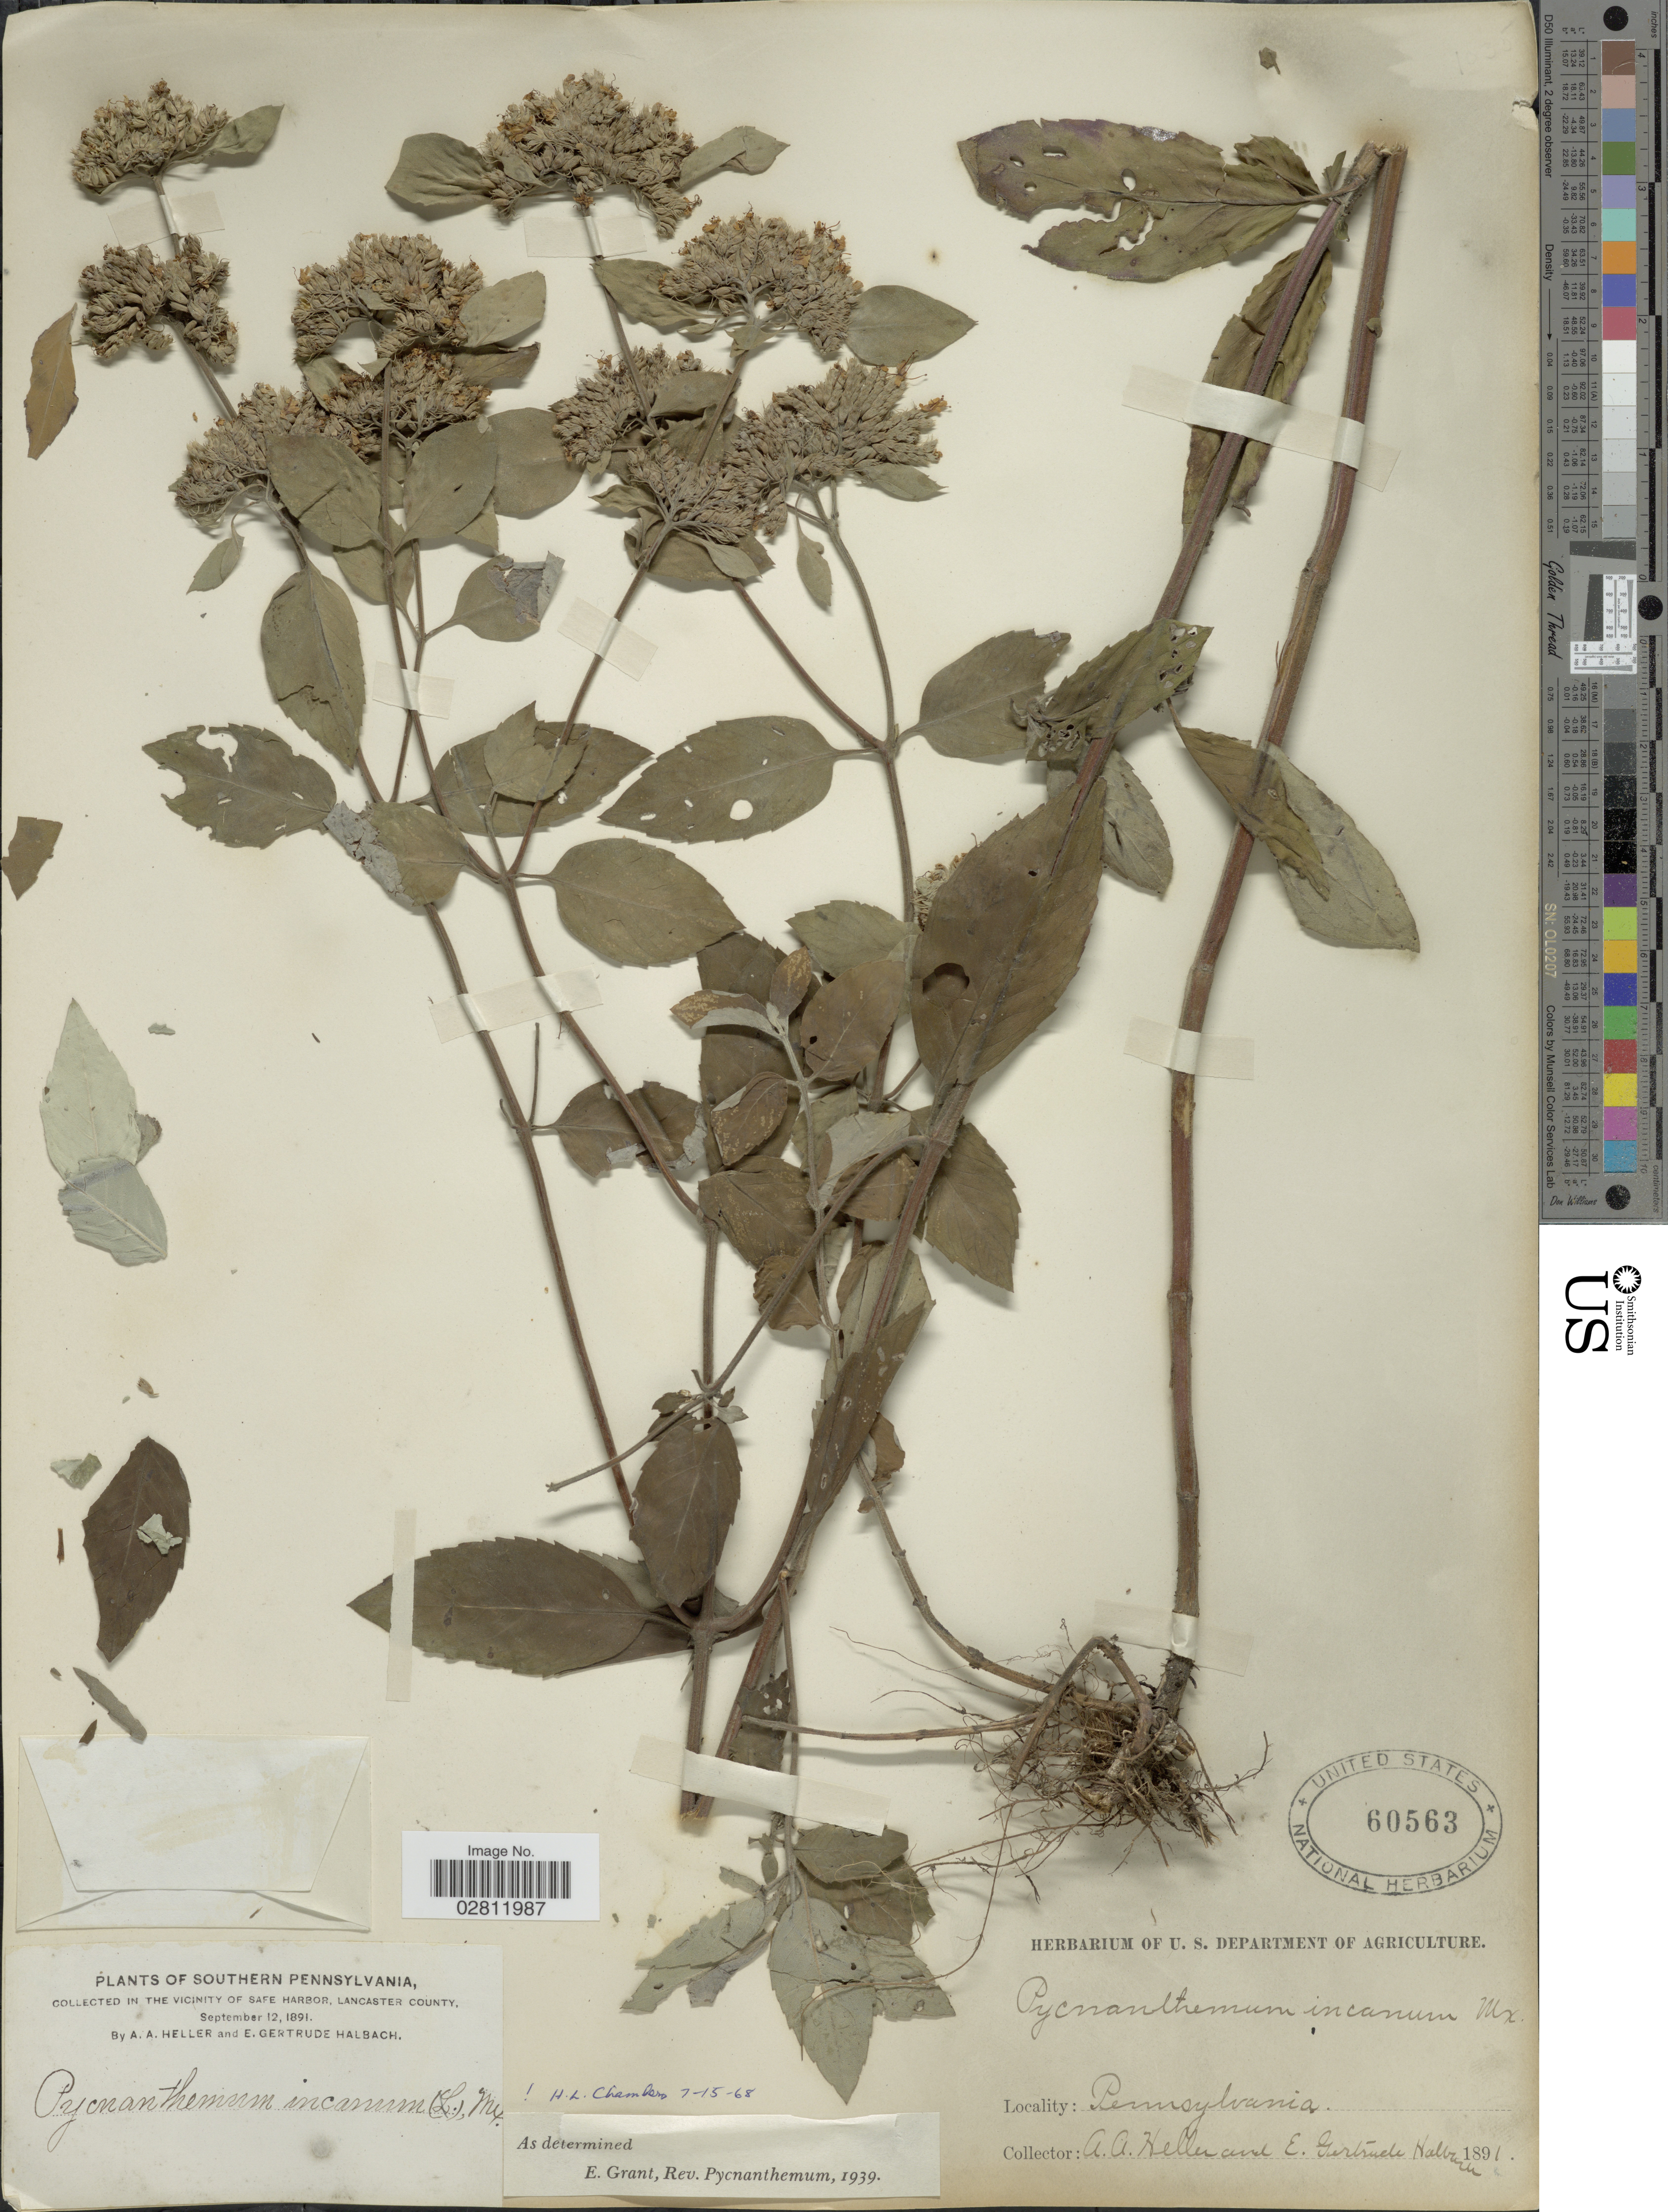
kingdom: Plantae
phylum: Tracheophyta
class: Magnoliopsida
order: Lamiales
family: Lamiaceae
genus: Pycnanthemum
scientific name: Pycnanthemum incanum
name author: (L.) Michx.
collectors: A. A. Heller & E. G. Halbach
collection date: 1891-09-12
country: United States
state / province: Pennsylvania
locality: Southern Pennsylvania. In the vicinity of Safe Harbor, Lancaster County.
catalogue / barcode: US 60563